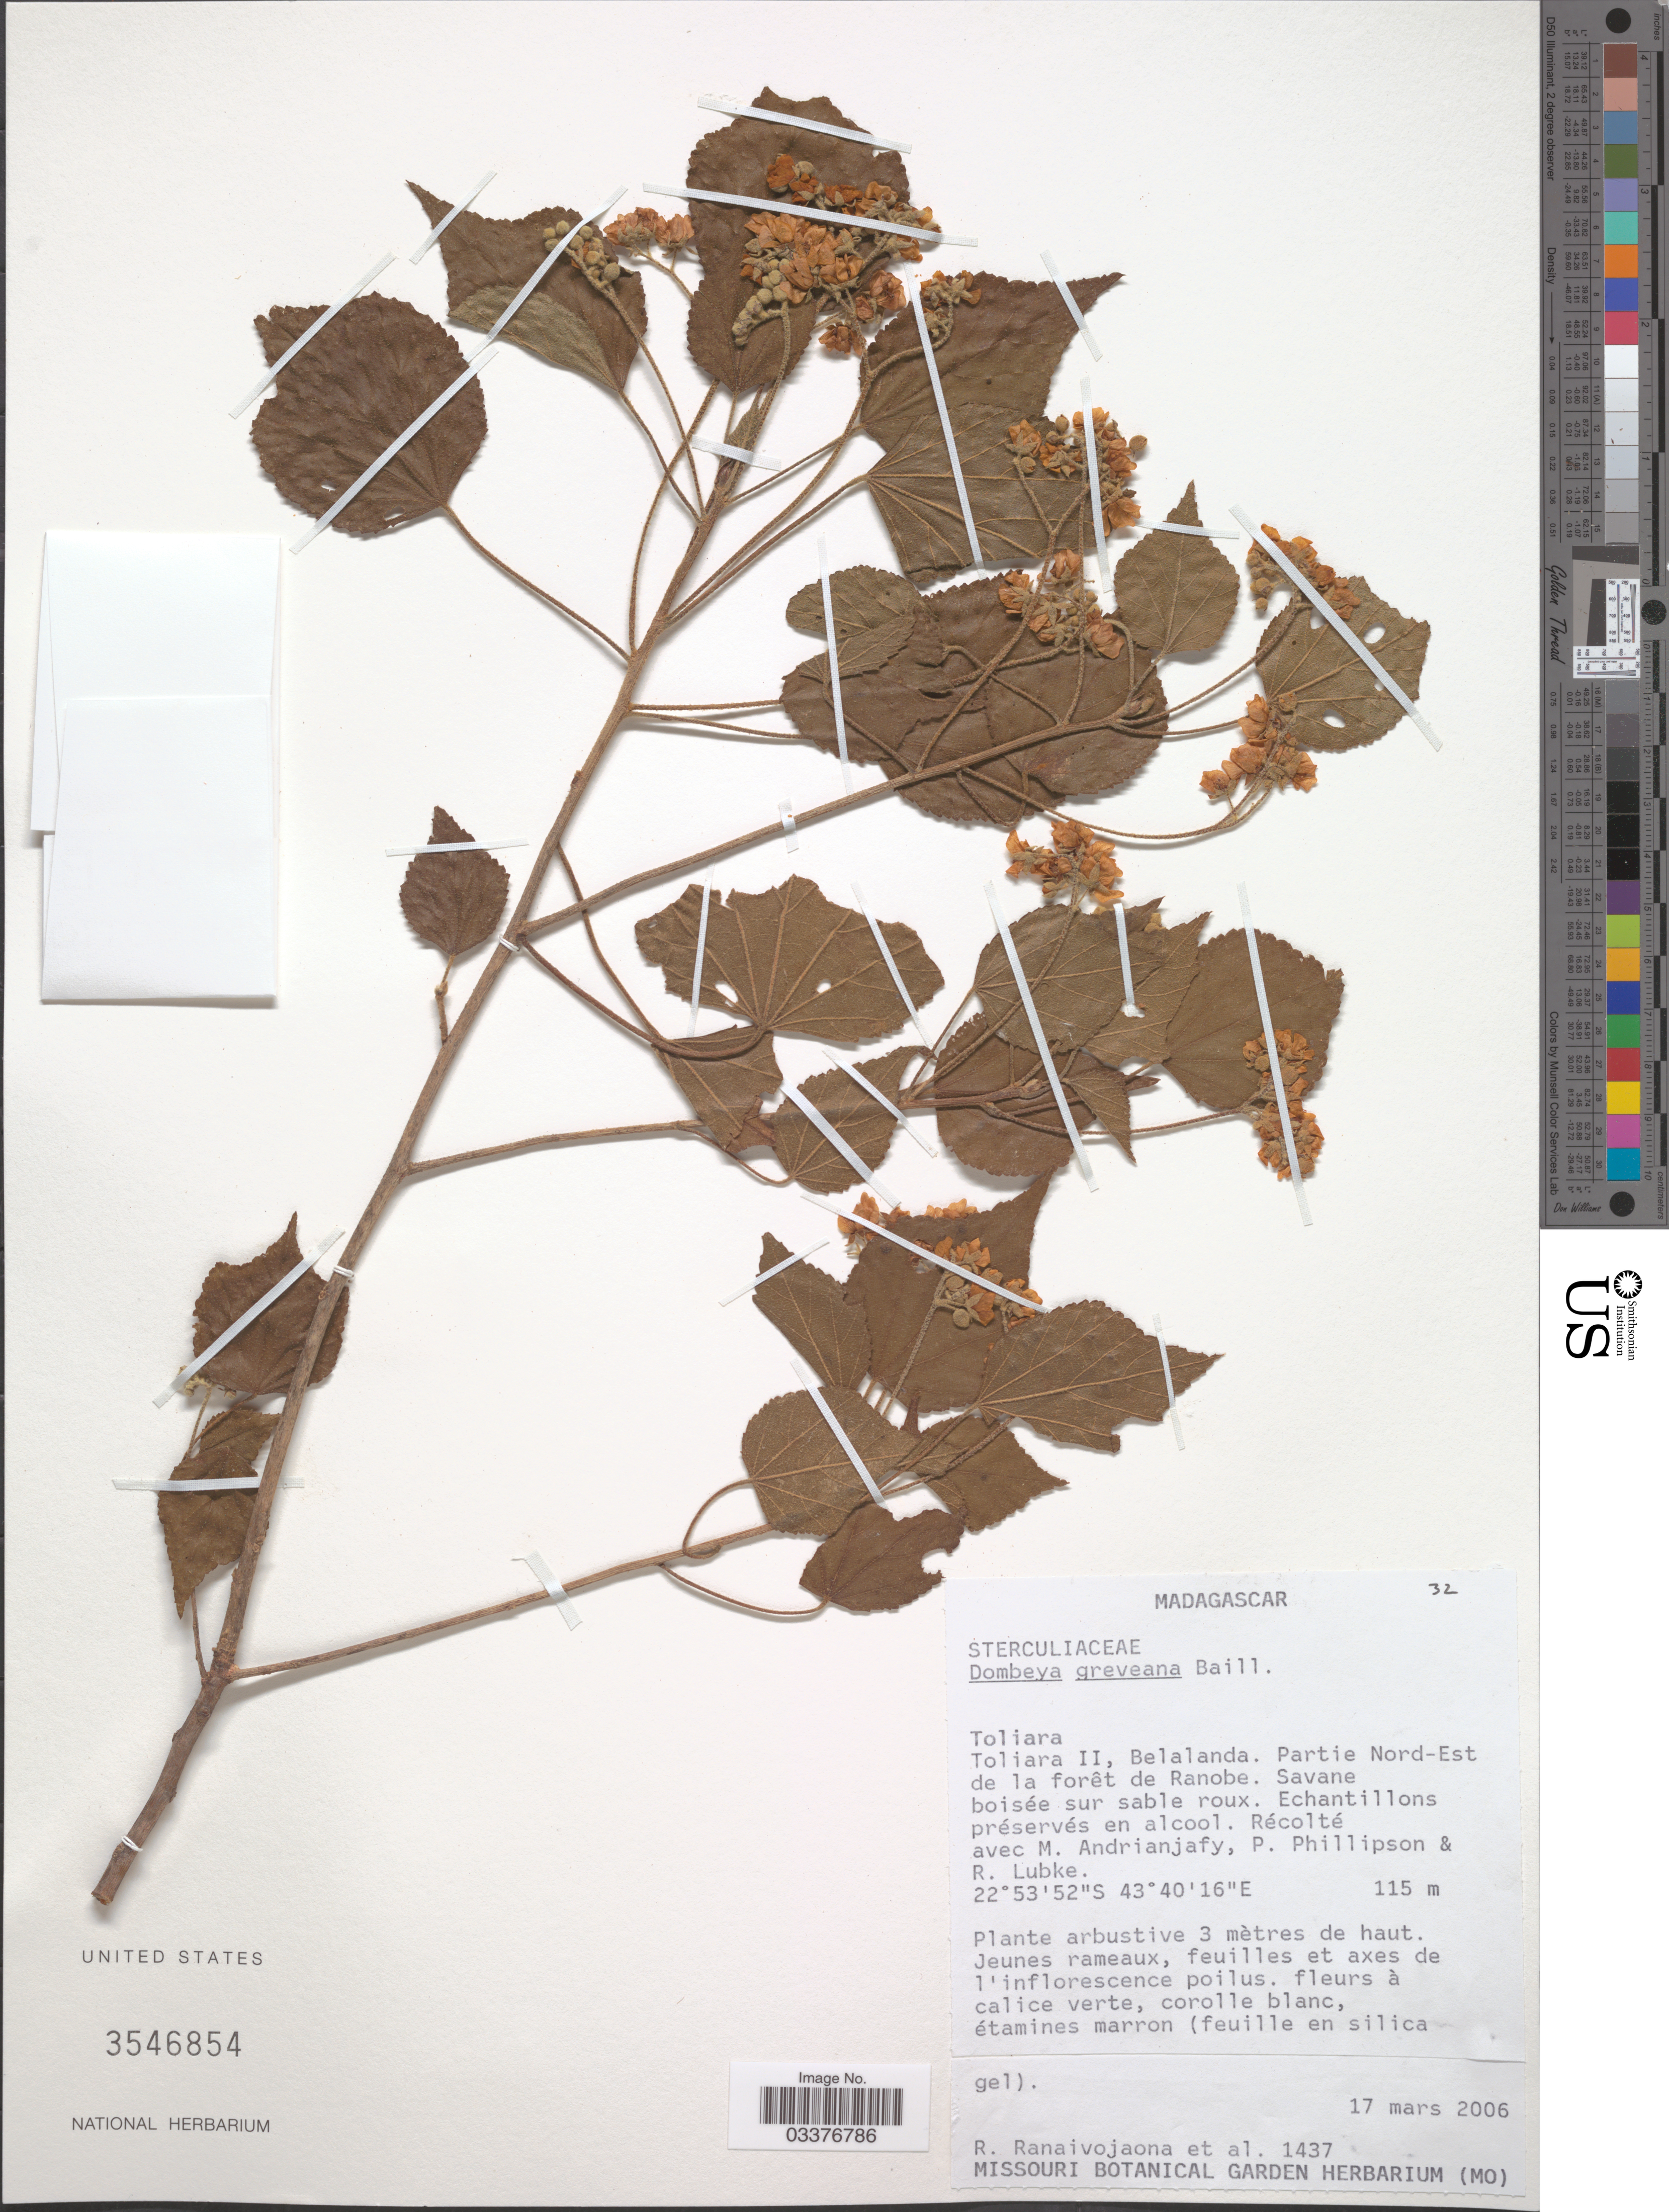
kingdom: Plantae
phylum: Tracheophyta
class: Magnoliopsida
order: Malvales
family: Malvaceae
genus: Dombeya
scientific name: Dombeya greveana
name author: Baill.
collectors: R. Ranaivojaona, M. Andrianjafy, P. B. Phillipson & R. Lubke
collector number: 1437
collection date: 2006-03-17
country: Madagascar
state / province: Atsimo-Andrefana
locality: Toliara II, Belalanda. Partie Nord-Est de la forêt de Ranobe.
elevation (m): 115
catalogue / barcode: US 3546854